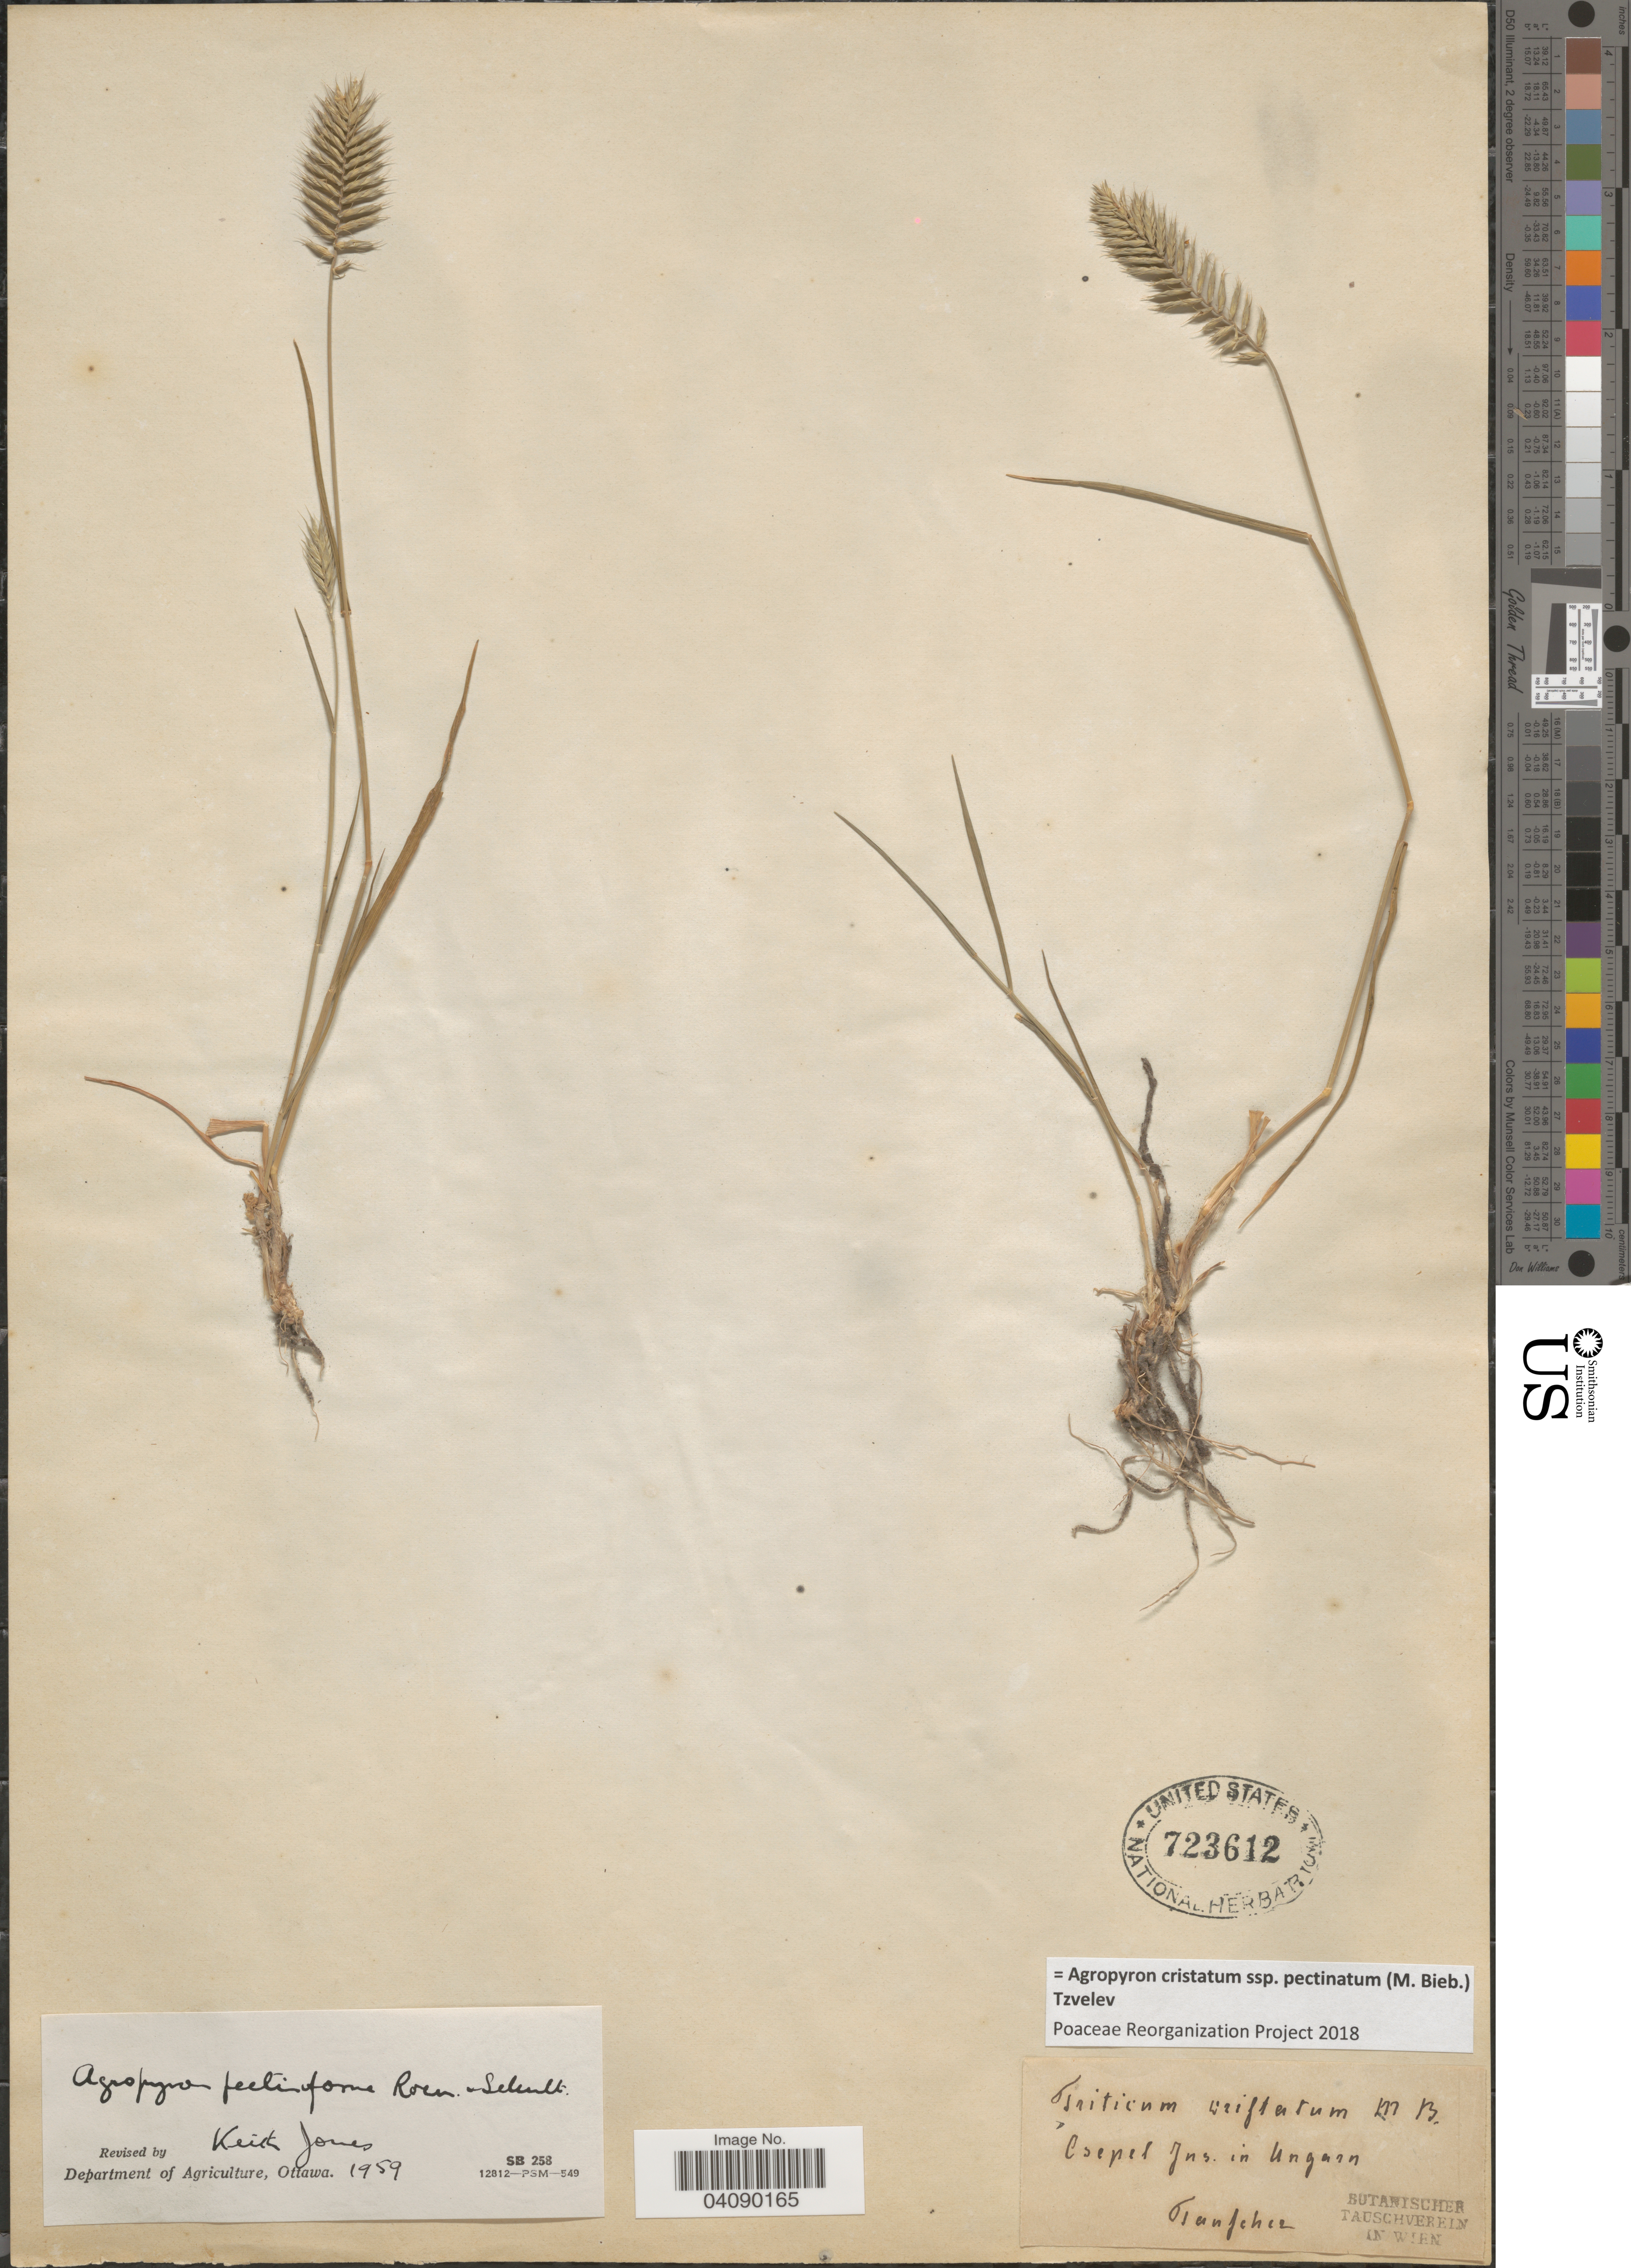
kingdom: Plantae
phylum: Tracheophyta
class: Liliopsida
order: Poales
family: Poaceae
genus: Agropyron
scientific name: Agropyron cristatum subsp. pectinatum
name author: (M. Bieb.) Tzvelev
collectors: Tianscher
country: Hungary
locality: Csepel Ins. in Ungarn.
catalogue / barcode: US 723612